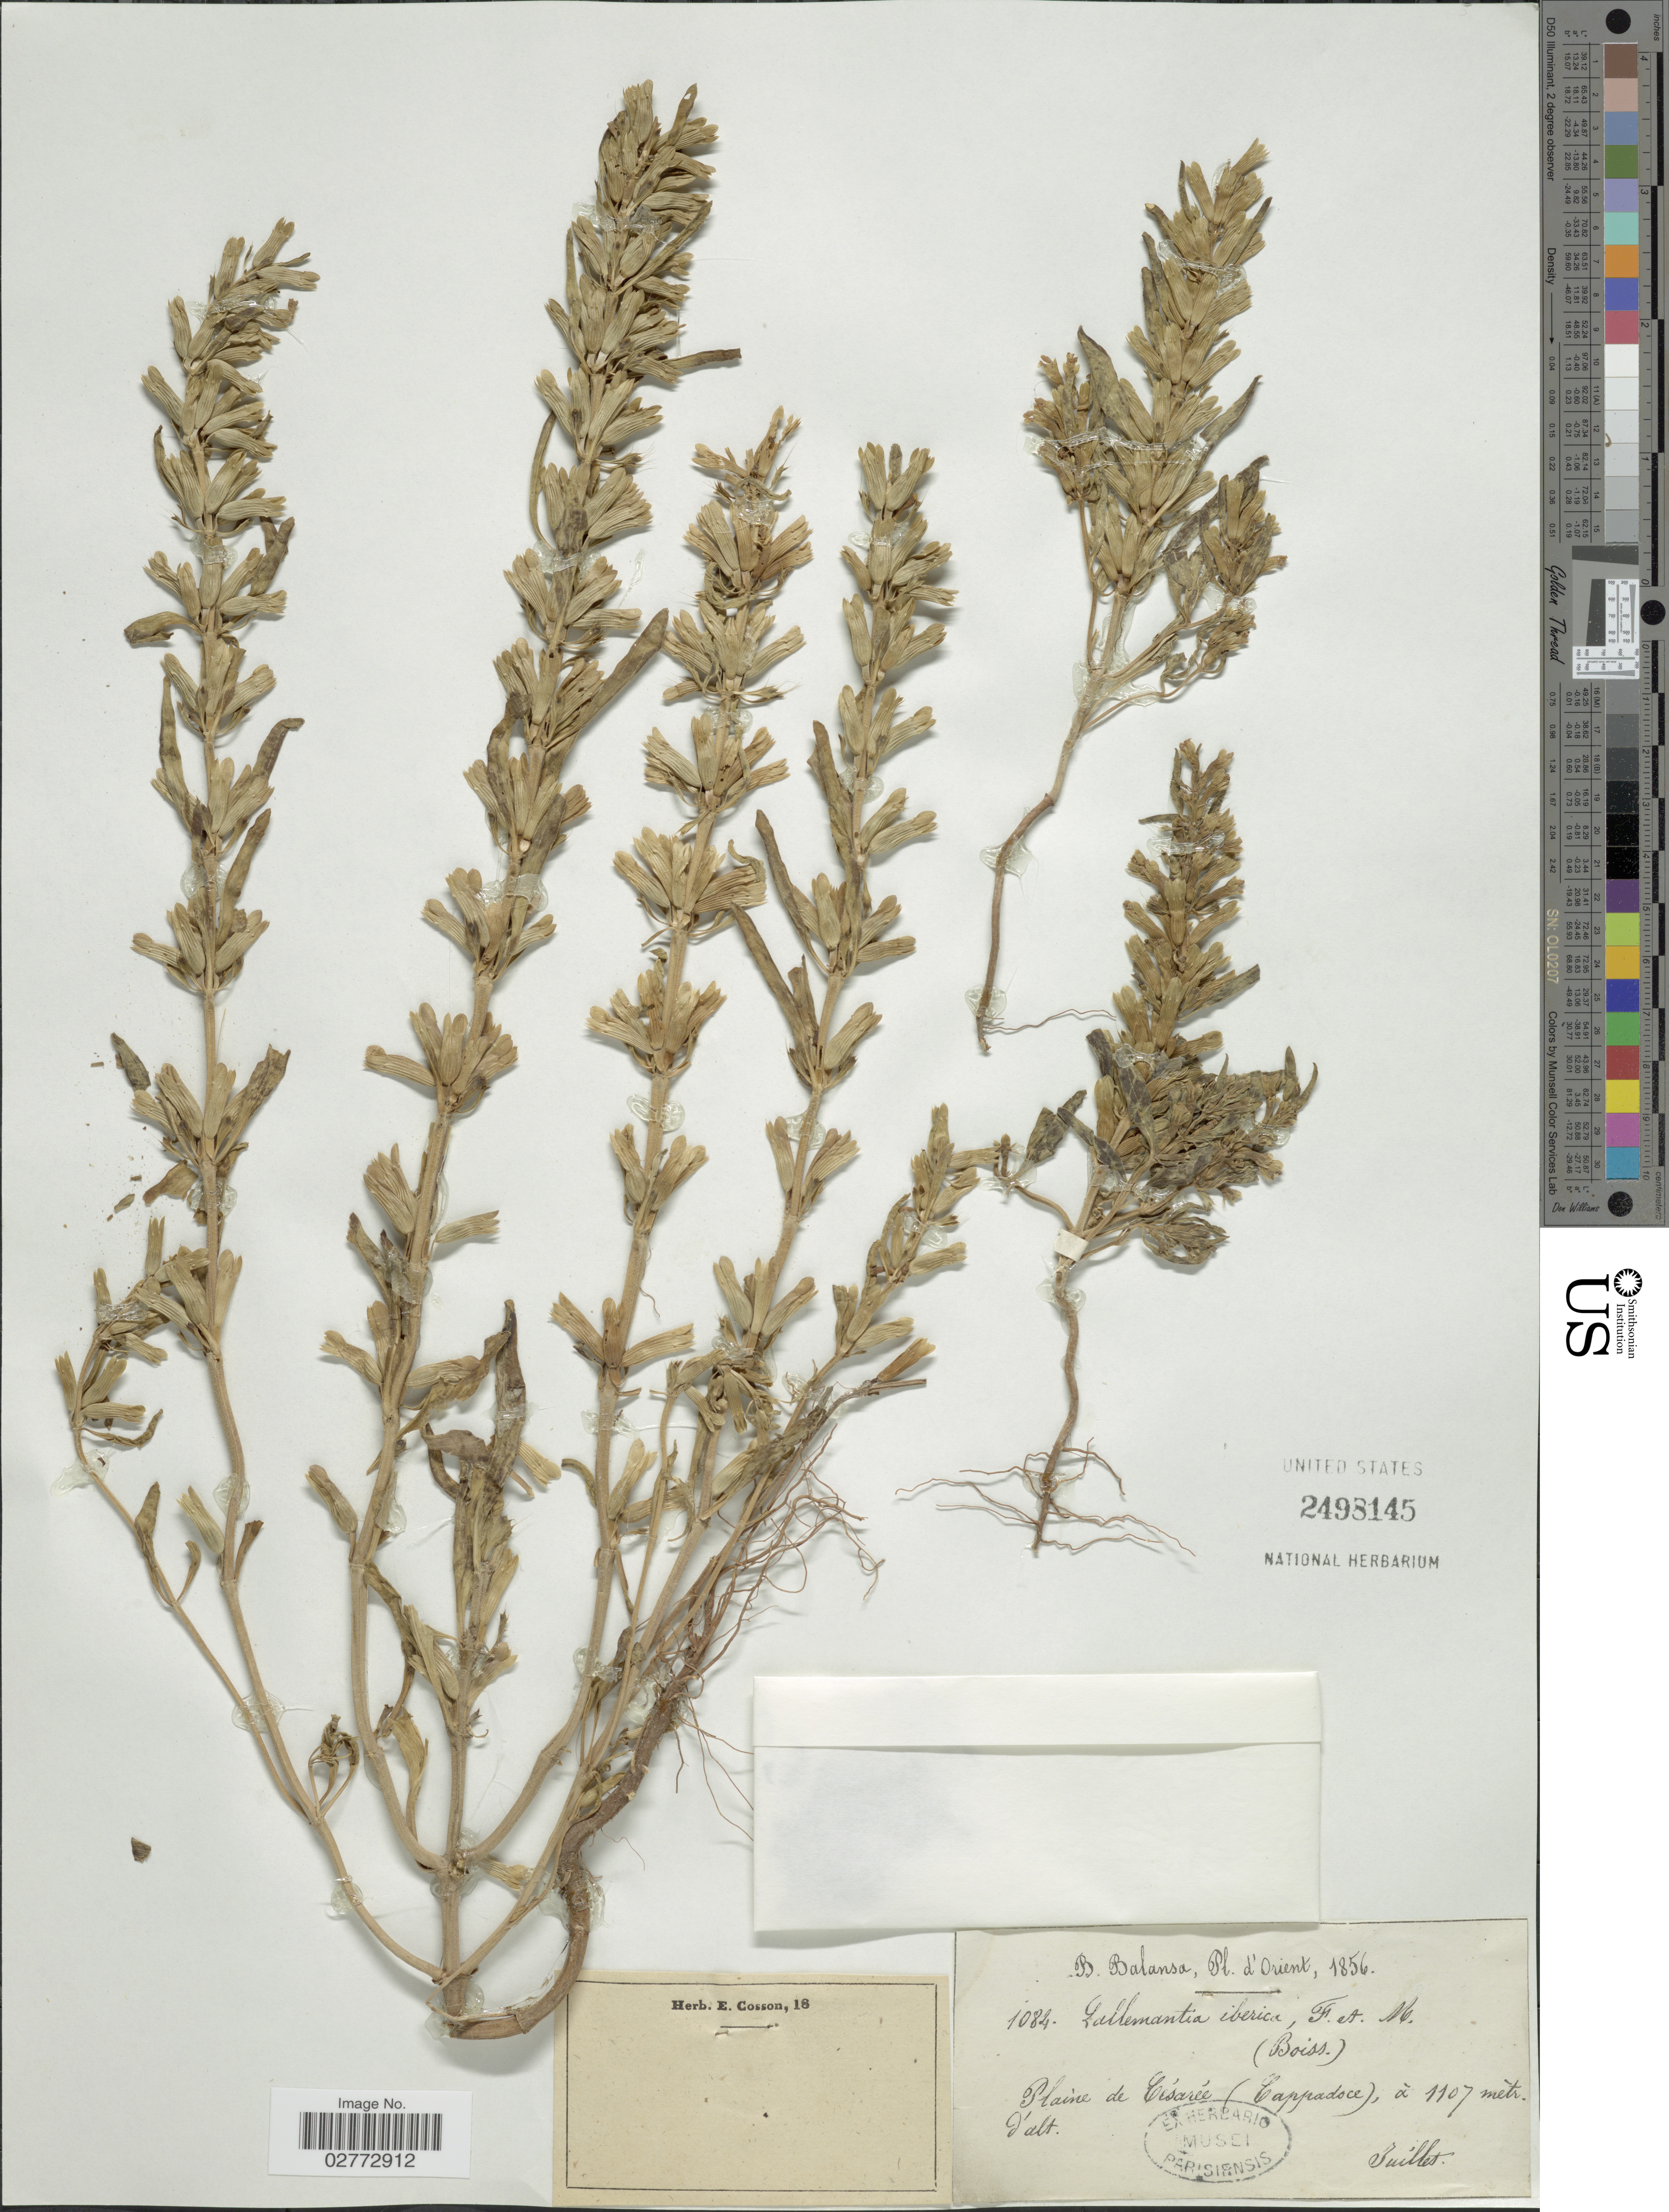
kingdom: Plantae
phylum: Tracheophyta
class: Magnoliopsida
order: Lamiales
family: Lamiaceae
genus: Lallemantia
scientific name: Lallemantia iberica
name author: (M. Bieb.) Fisch. & C.A. Mey.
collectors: B. Balansa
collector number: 1084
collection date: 1856-07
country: Turkey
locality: Orient. Plaine de Césarée (Cappadoce).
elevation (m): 1107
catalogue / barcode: US 2498145